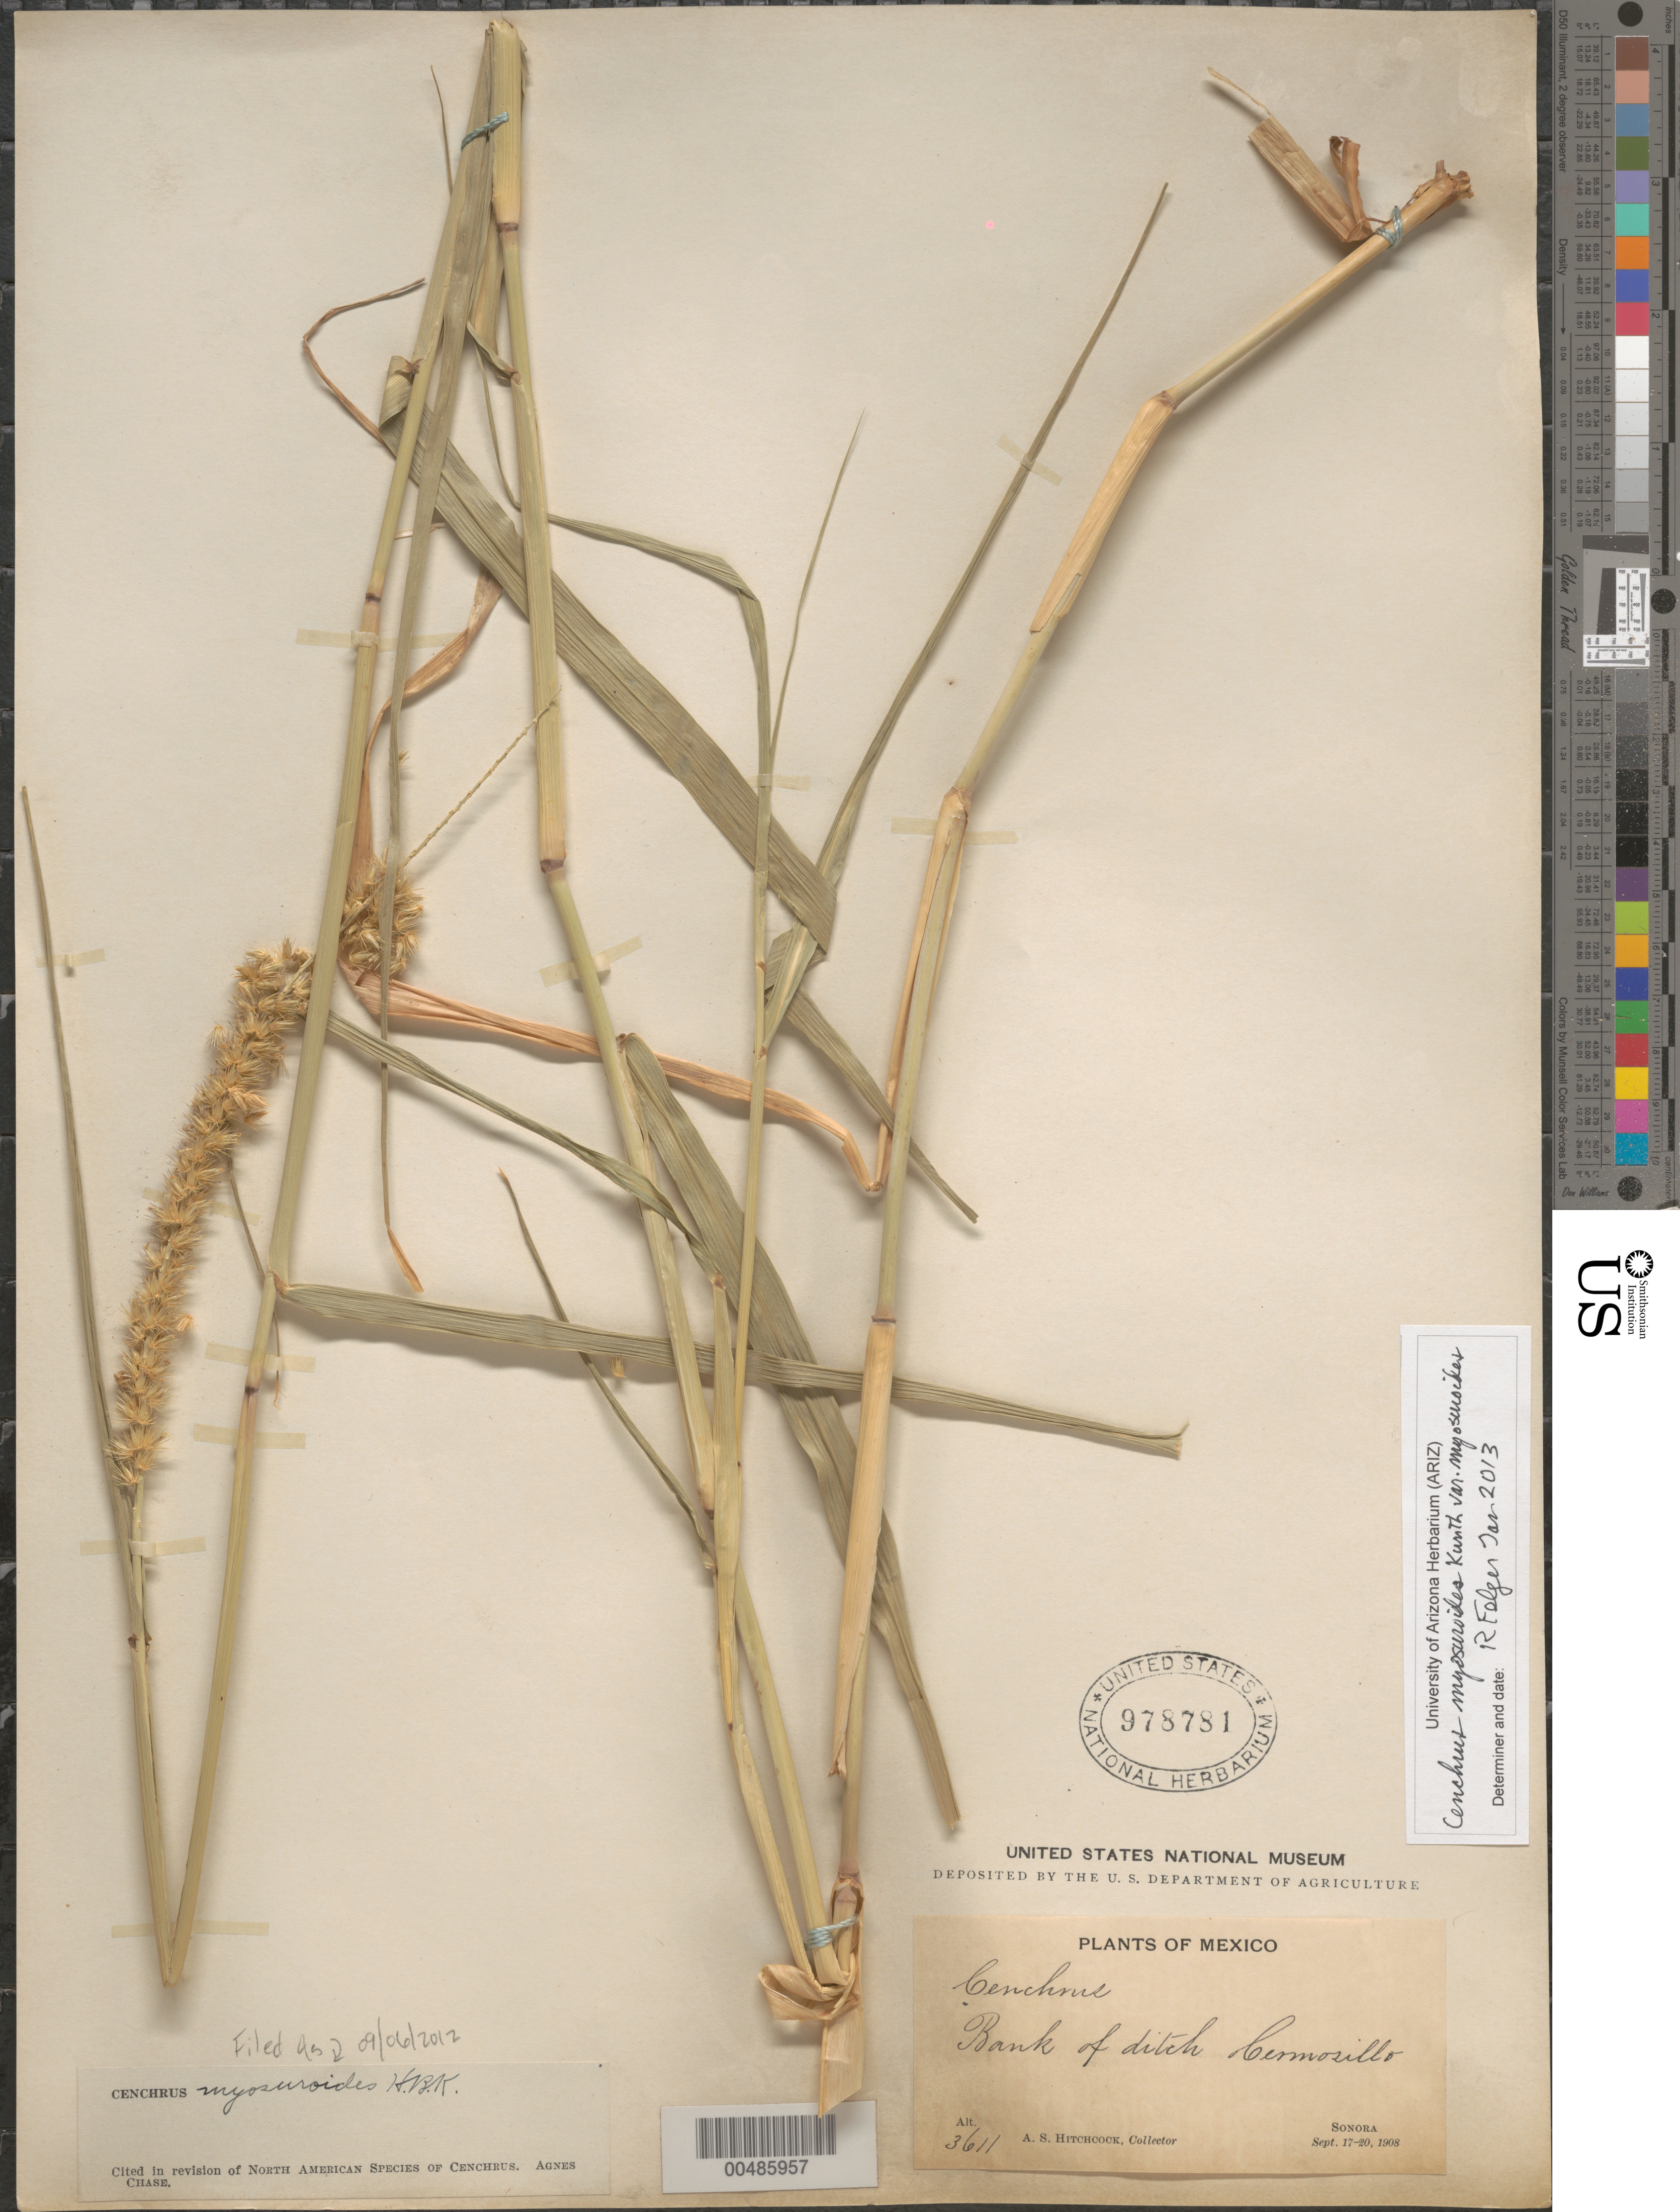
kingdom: Plantae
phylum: Tracheophyta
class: Liliopsida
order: Poales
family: Poaceae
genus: Cenchrus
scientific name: Cenchrus myosuroides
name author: Kunth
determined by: Felger, R. S.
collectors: A. S. Hitchcock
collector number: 3611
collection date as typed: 17 Sep 1908 to 20 Sep 1908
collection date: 1908-09-17/1908-09-20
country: Mexico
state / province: Sonora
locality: Bank of ditch Hermosillo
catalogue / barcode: US 978781